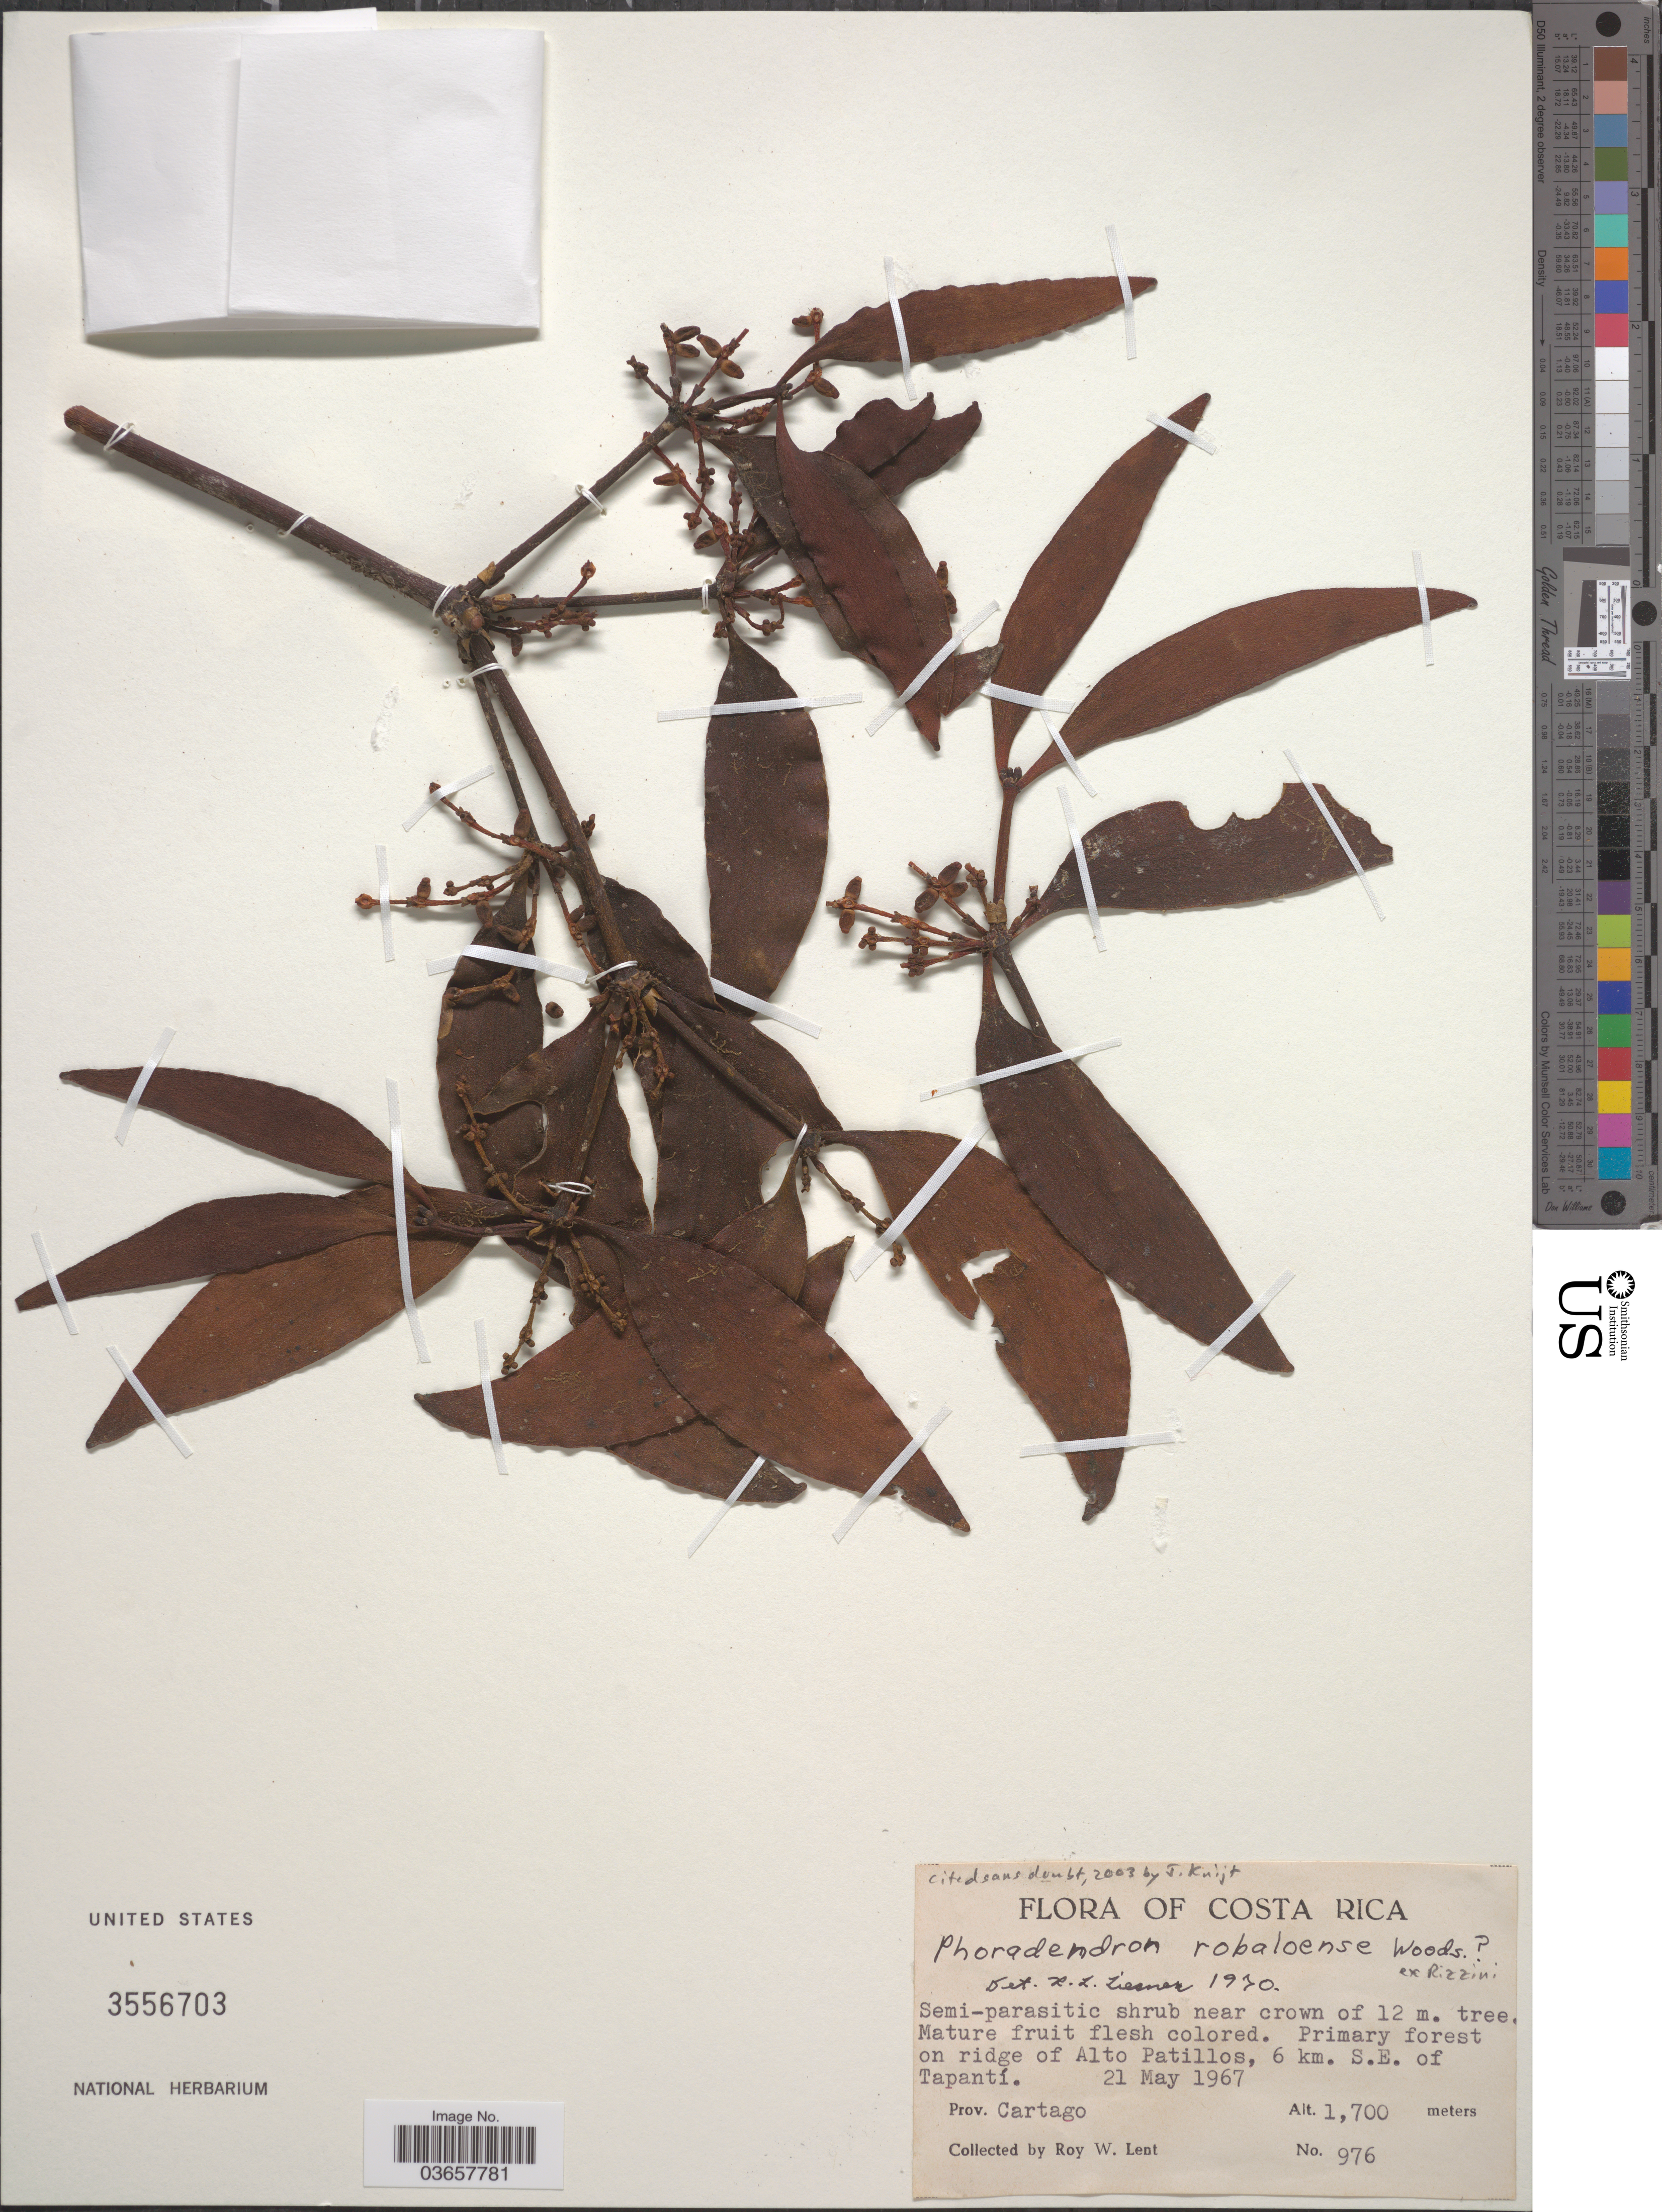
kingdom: Plantae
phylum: Tracheophyta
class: Magnoliopsida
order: Santalales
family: Viscaceae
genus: Phoradendron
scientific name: Phoradendron robaloense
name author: Woodson ex Rizzini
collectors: R. W. Lent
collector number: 976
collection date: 1967-05-21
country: Costa Rica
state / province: Cartago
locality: Primary forest on ridge of Alto Patillos, 6 km. S.E. of Tapantí.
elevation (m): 1700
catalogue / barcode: US 3556703